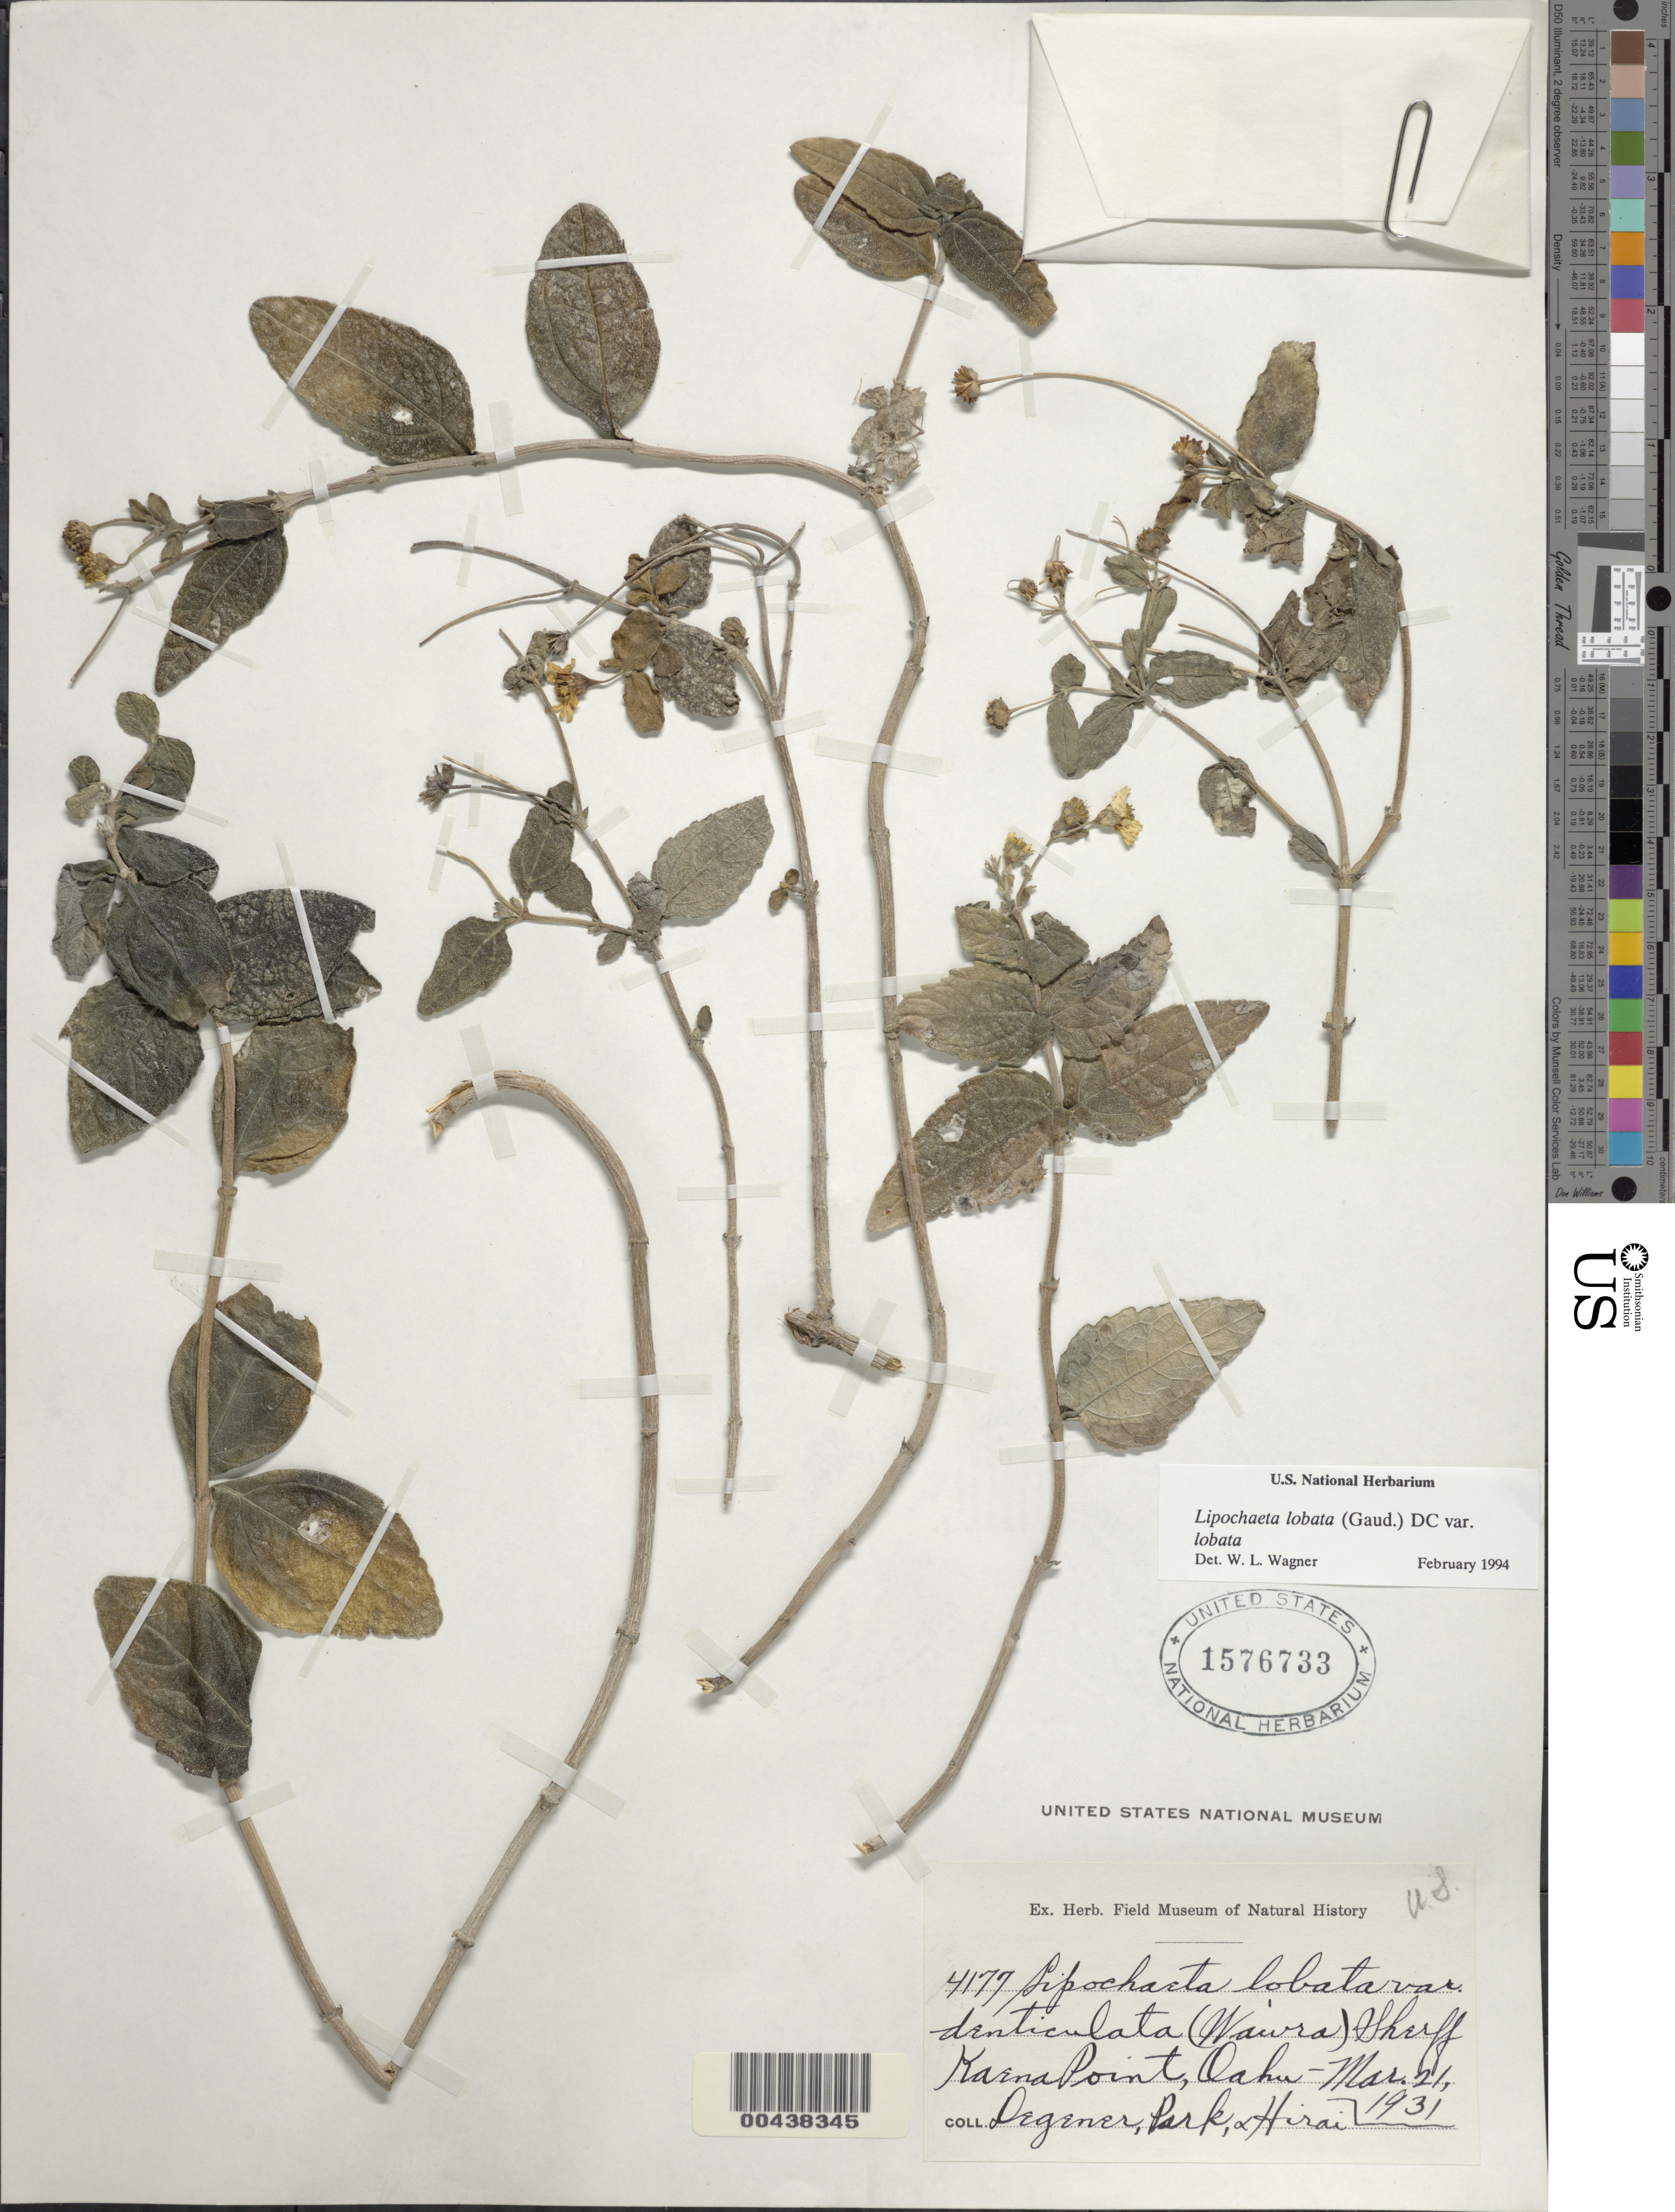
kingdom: Plantae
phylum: Tracheophyta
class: Magnoliopsida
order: Asterales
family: Asteraceae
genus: Lipochaeta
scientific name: Lipochaeta lobata var. lobata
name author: (Gaudich.) DC.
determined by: Wagner, W. L., (BOT), Smithsonian Institution - National Museum of Natural History (UNITED STATES)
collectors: O. Degener, Park & Hirai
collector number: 4177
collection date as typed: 21 Mar 1931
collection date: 1931-03-21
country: United States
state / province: Hawaii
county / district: Honolulu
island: Oahu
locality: Kaena Point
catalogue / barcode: US 1576733